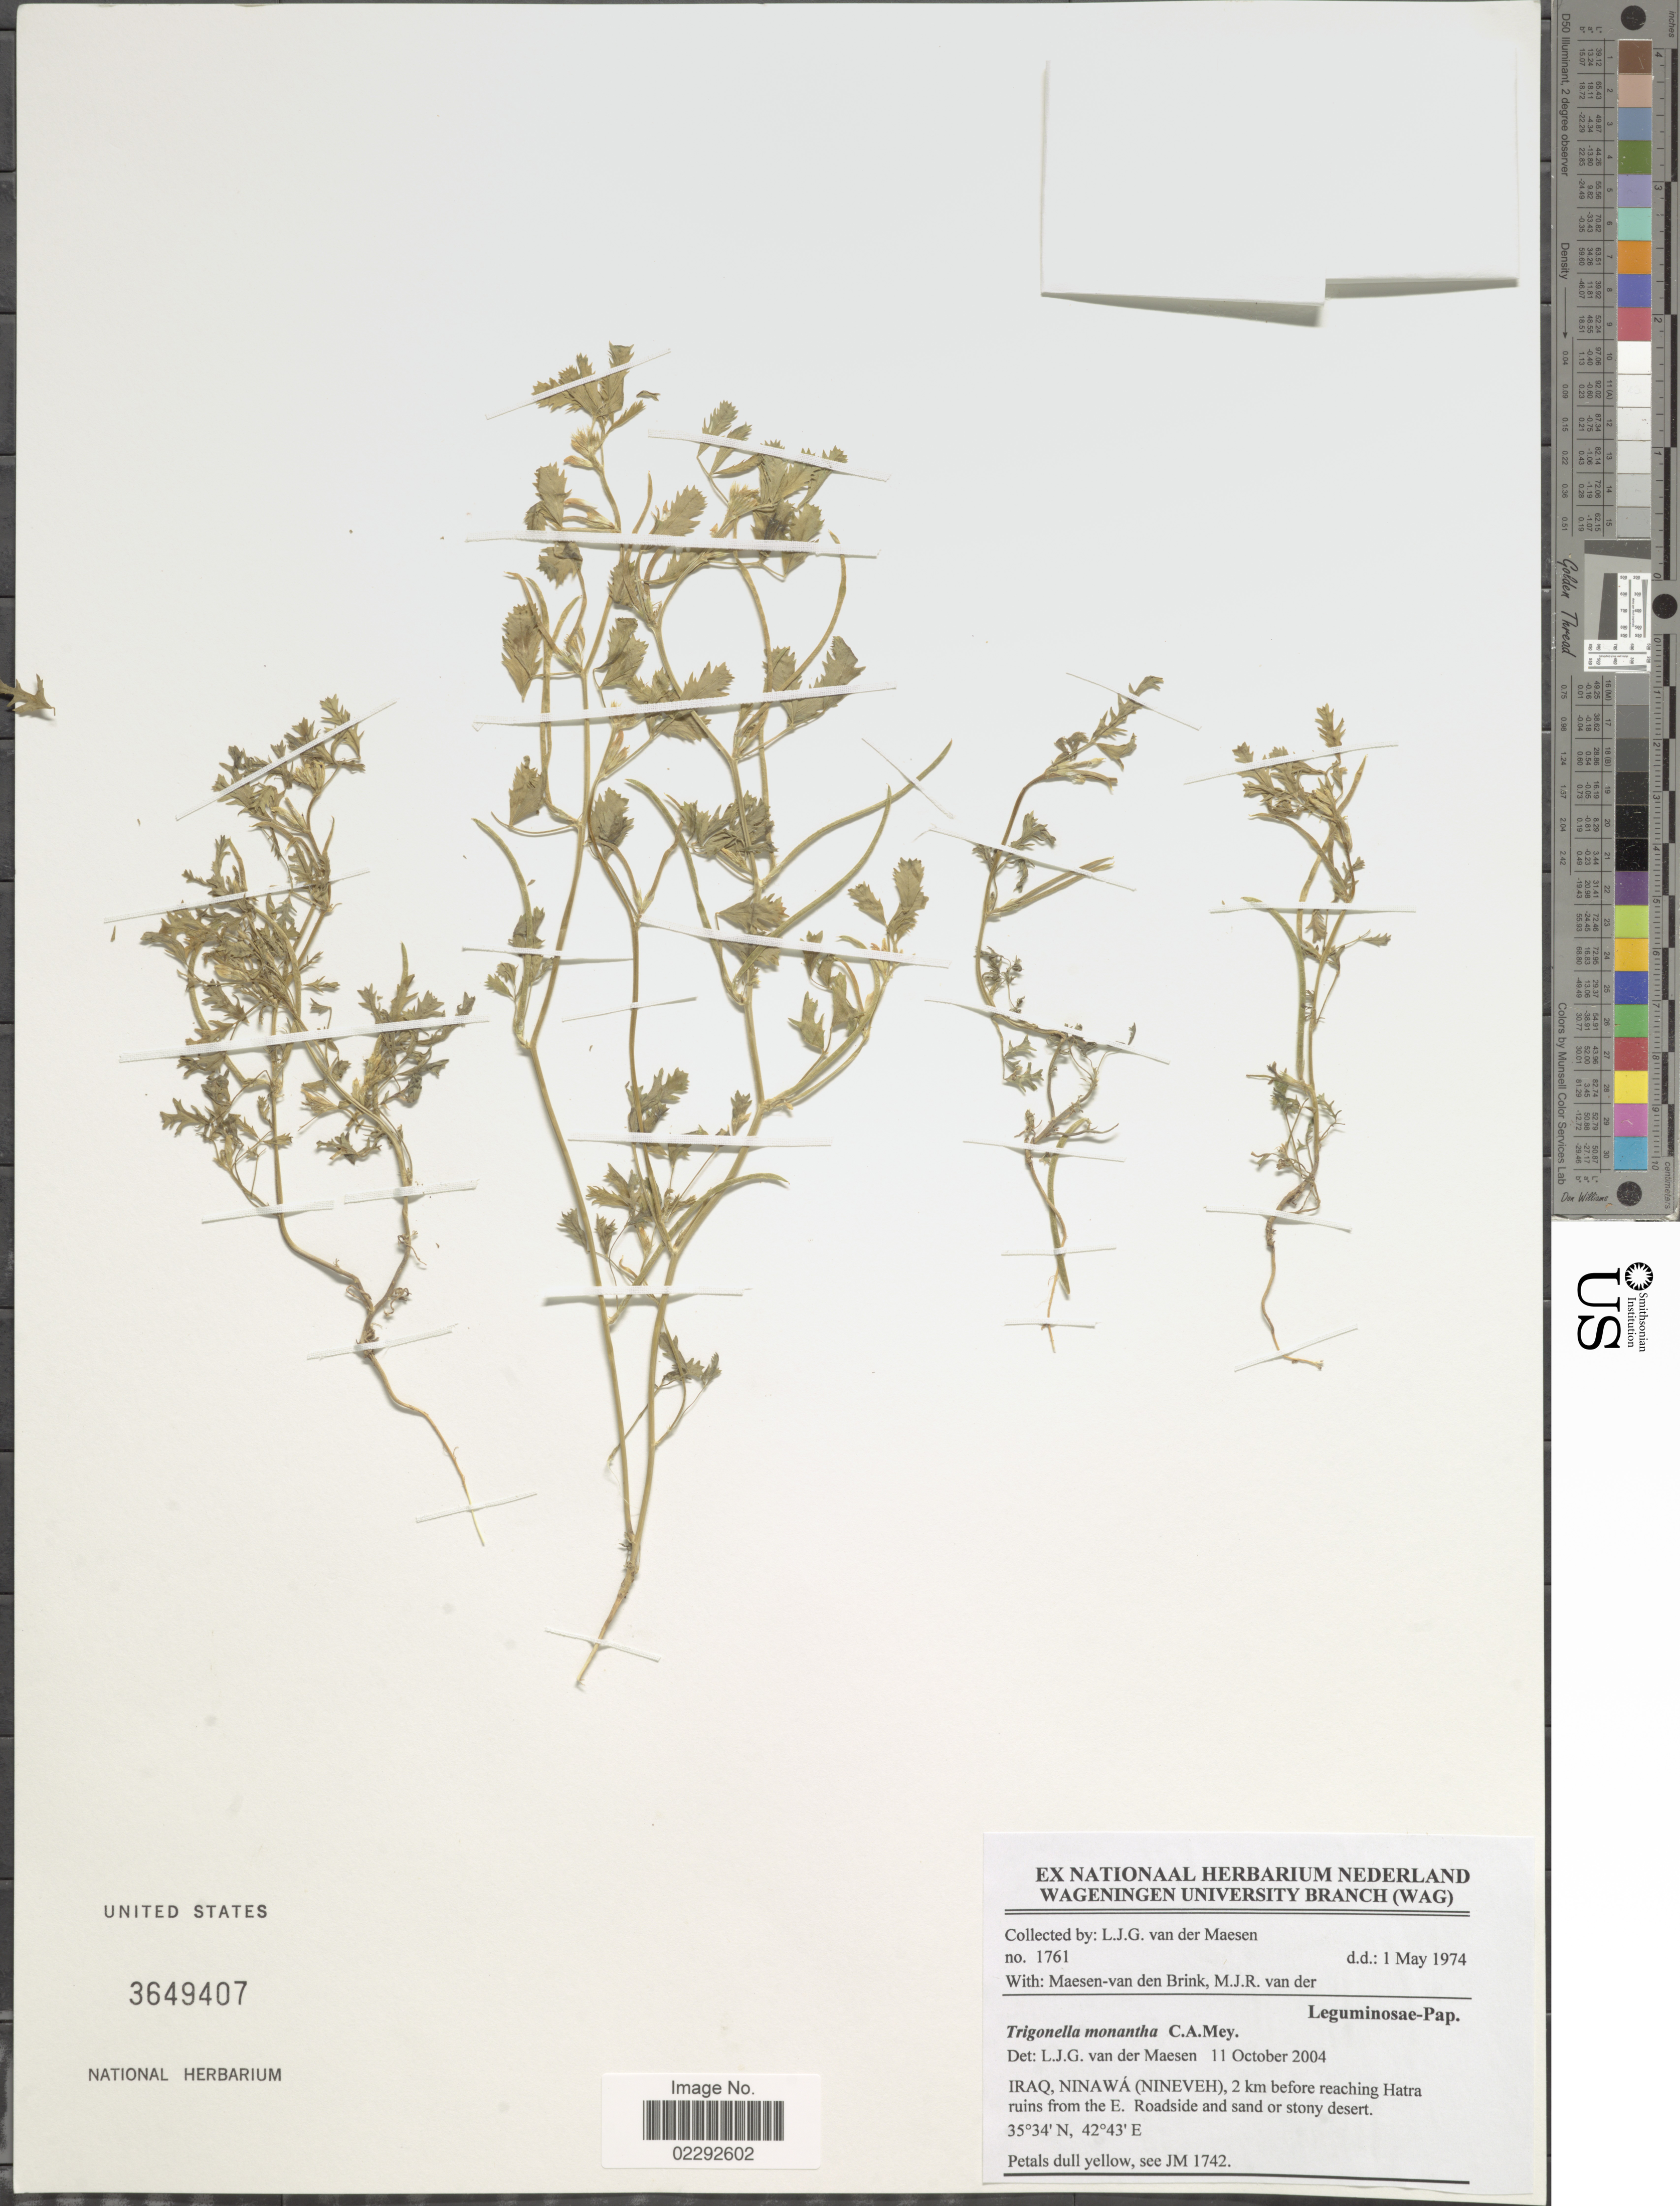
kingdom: Plantae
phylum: Tracheophyta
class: Magnoliopsida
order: Fabales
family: Fabaceae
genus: Trigonella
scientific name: Trigonella monantha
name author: C.A. Mey.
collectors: L. van der Maesen & M. Maesen-van den Brink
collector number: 1761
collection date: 1974-05-01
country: Iraq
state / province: Ninawa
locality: (Nineveh), 2 km before reaching Hatra ruins from the E.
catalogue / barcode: US 3649407